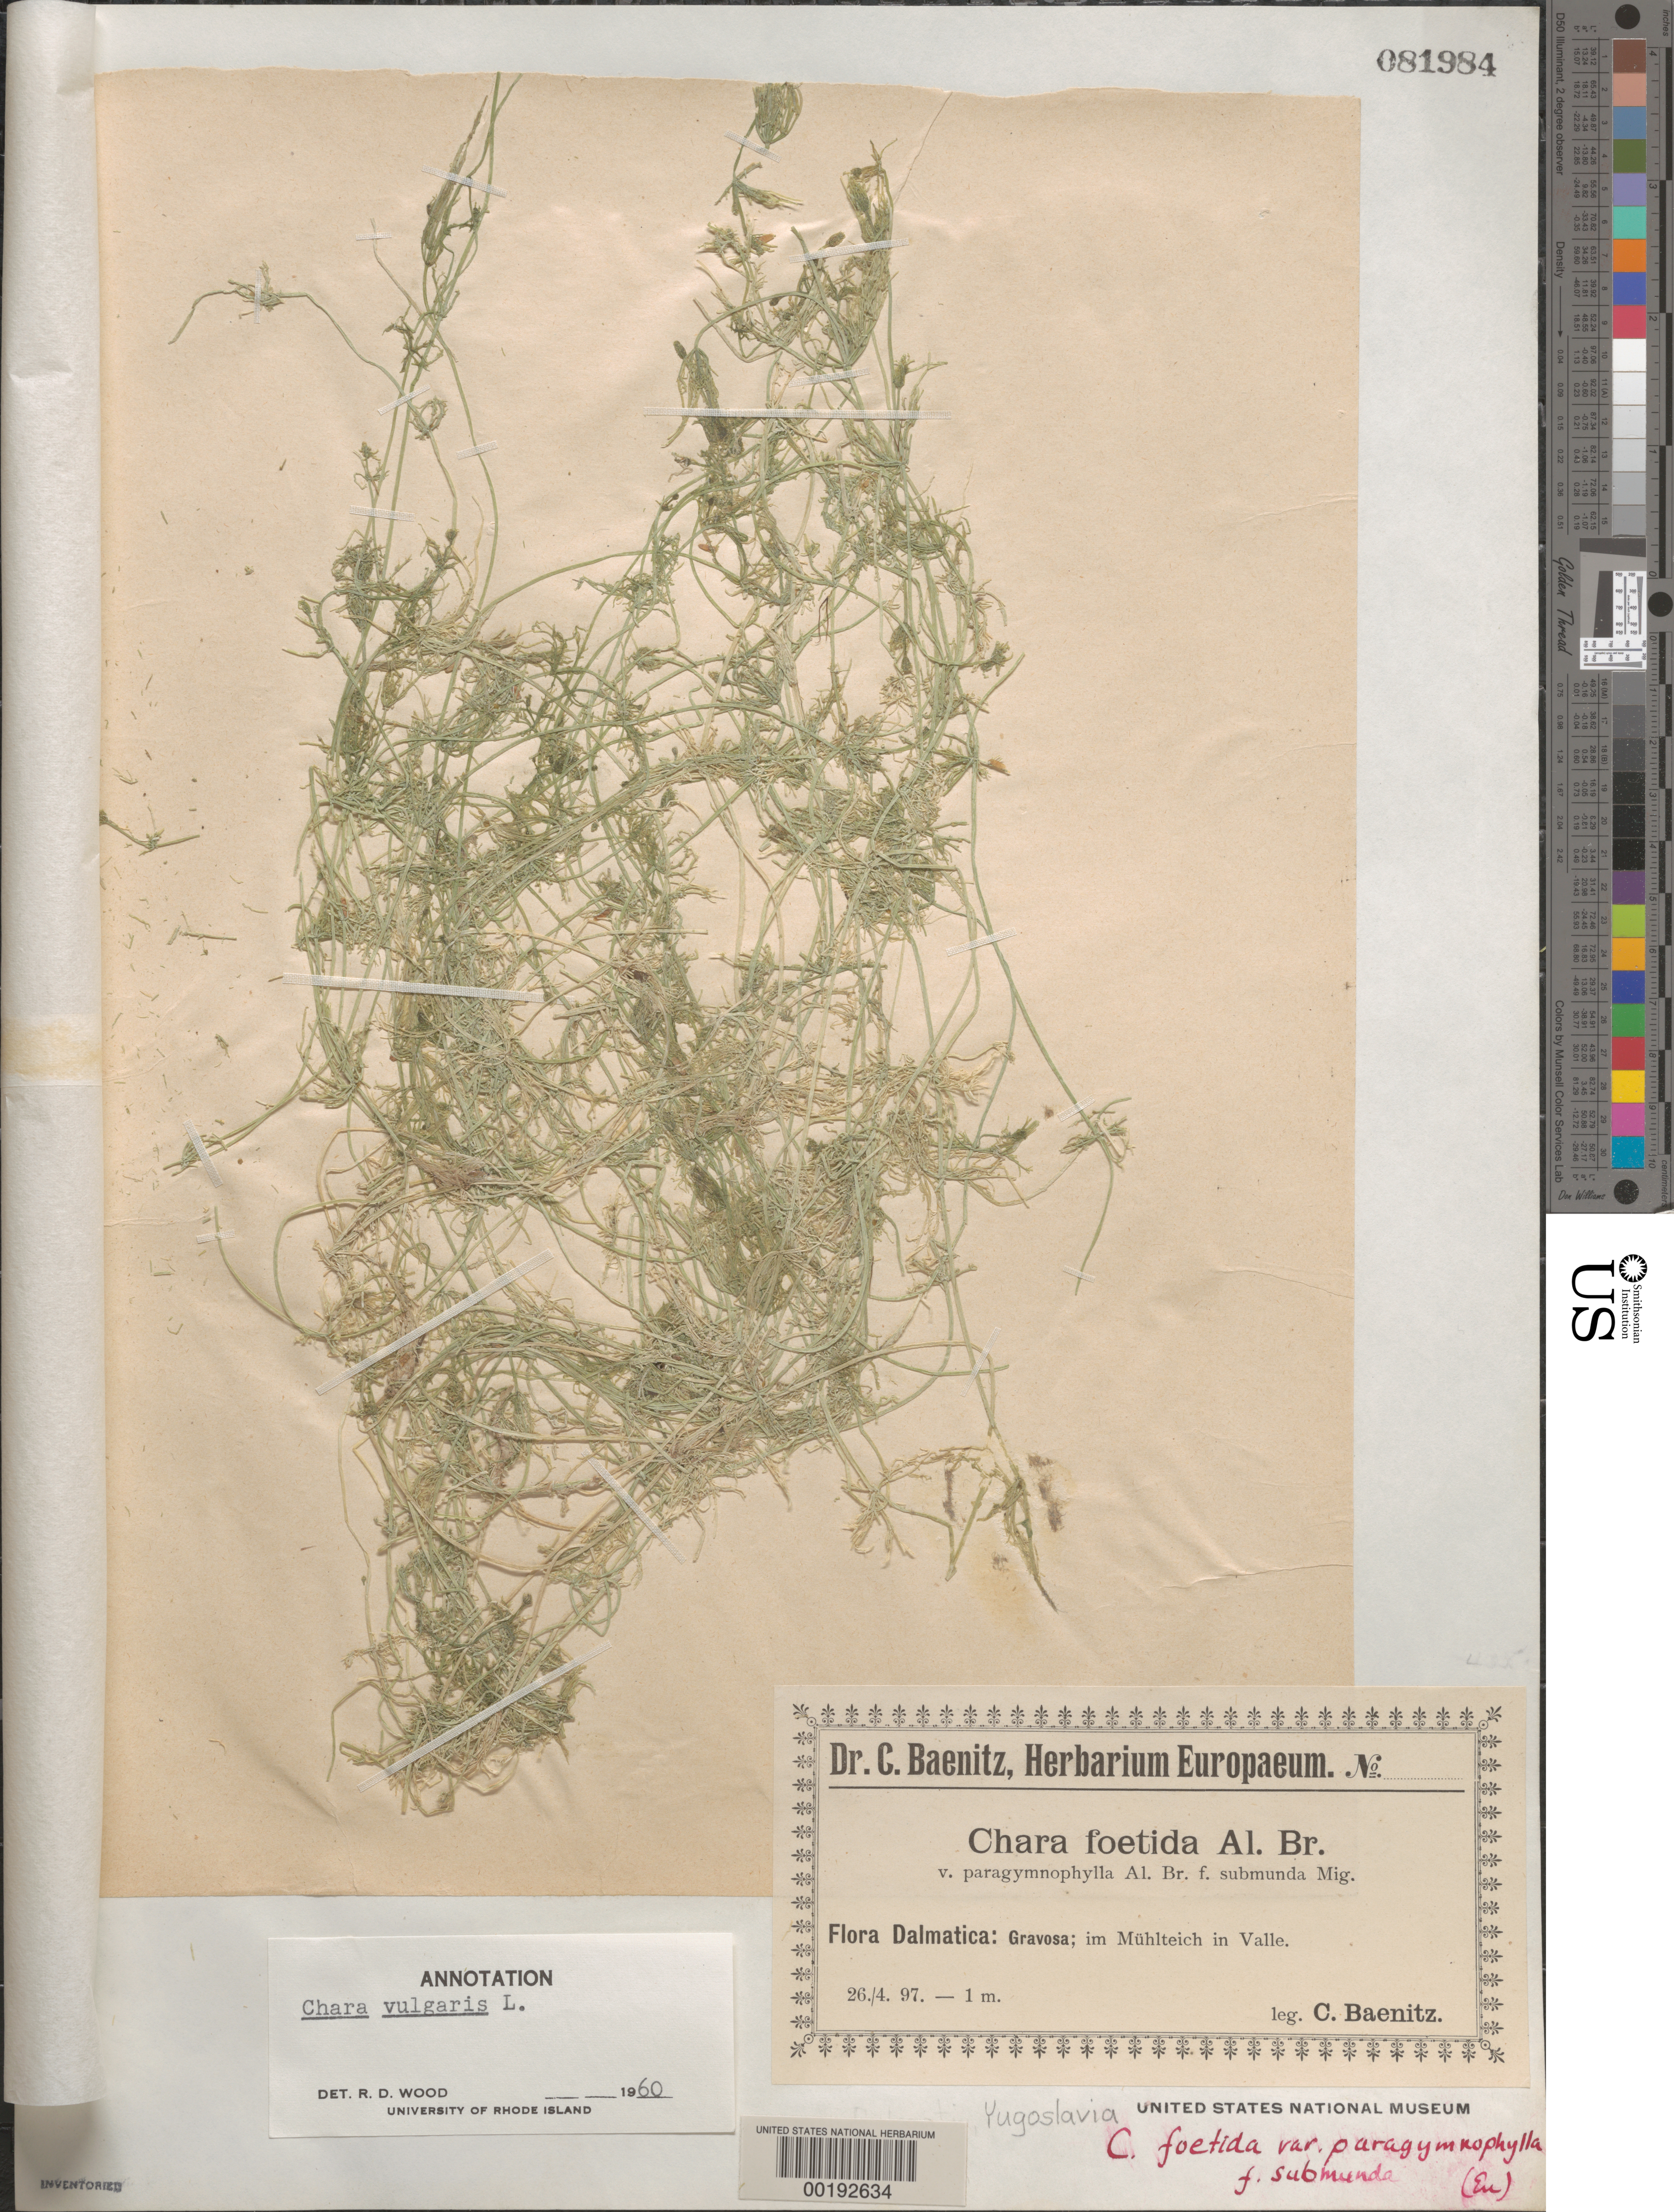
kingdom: Plantae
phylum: Charophyta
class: Charophyceae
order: Charales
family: Characeae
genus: Chara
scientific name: Chara vulgaris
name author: L.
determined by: Wood, R. D.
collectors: C. G. Baenitz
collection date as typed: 26 Apr 1897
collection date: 1897-04-26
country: Croatia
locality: Gruz (Gravosa)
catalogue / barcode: US 81984